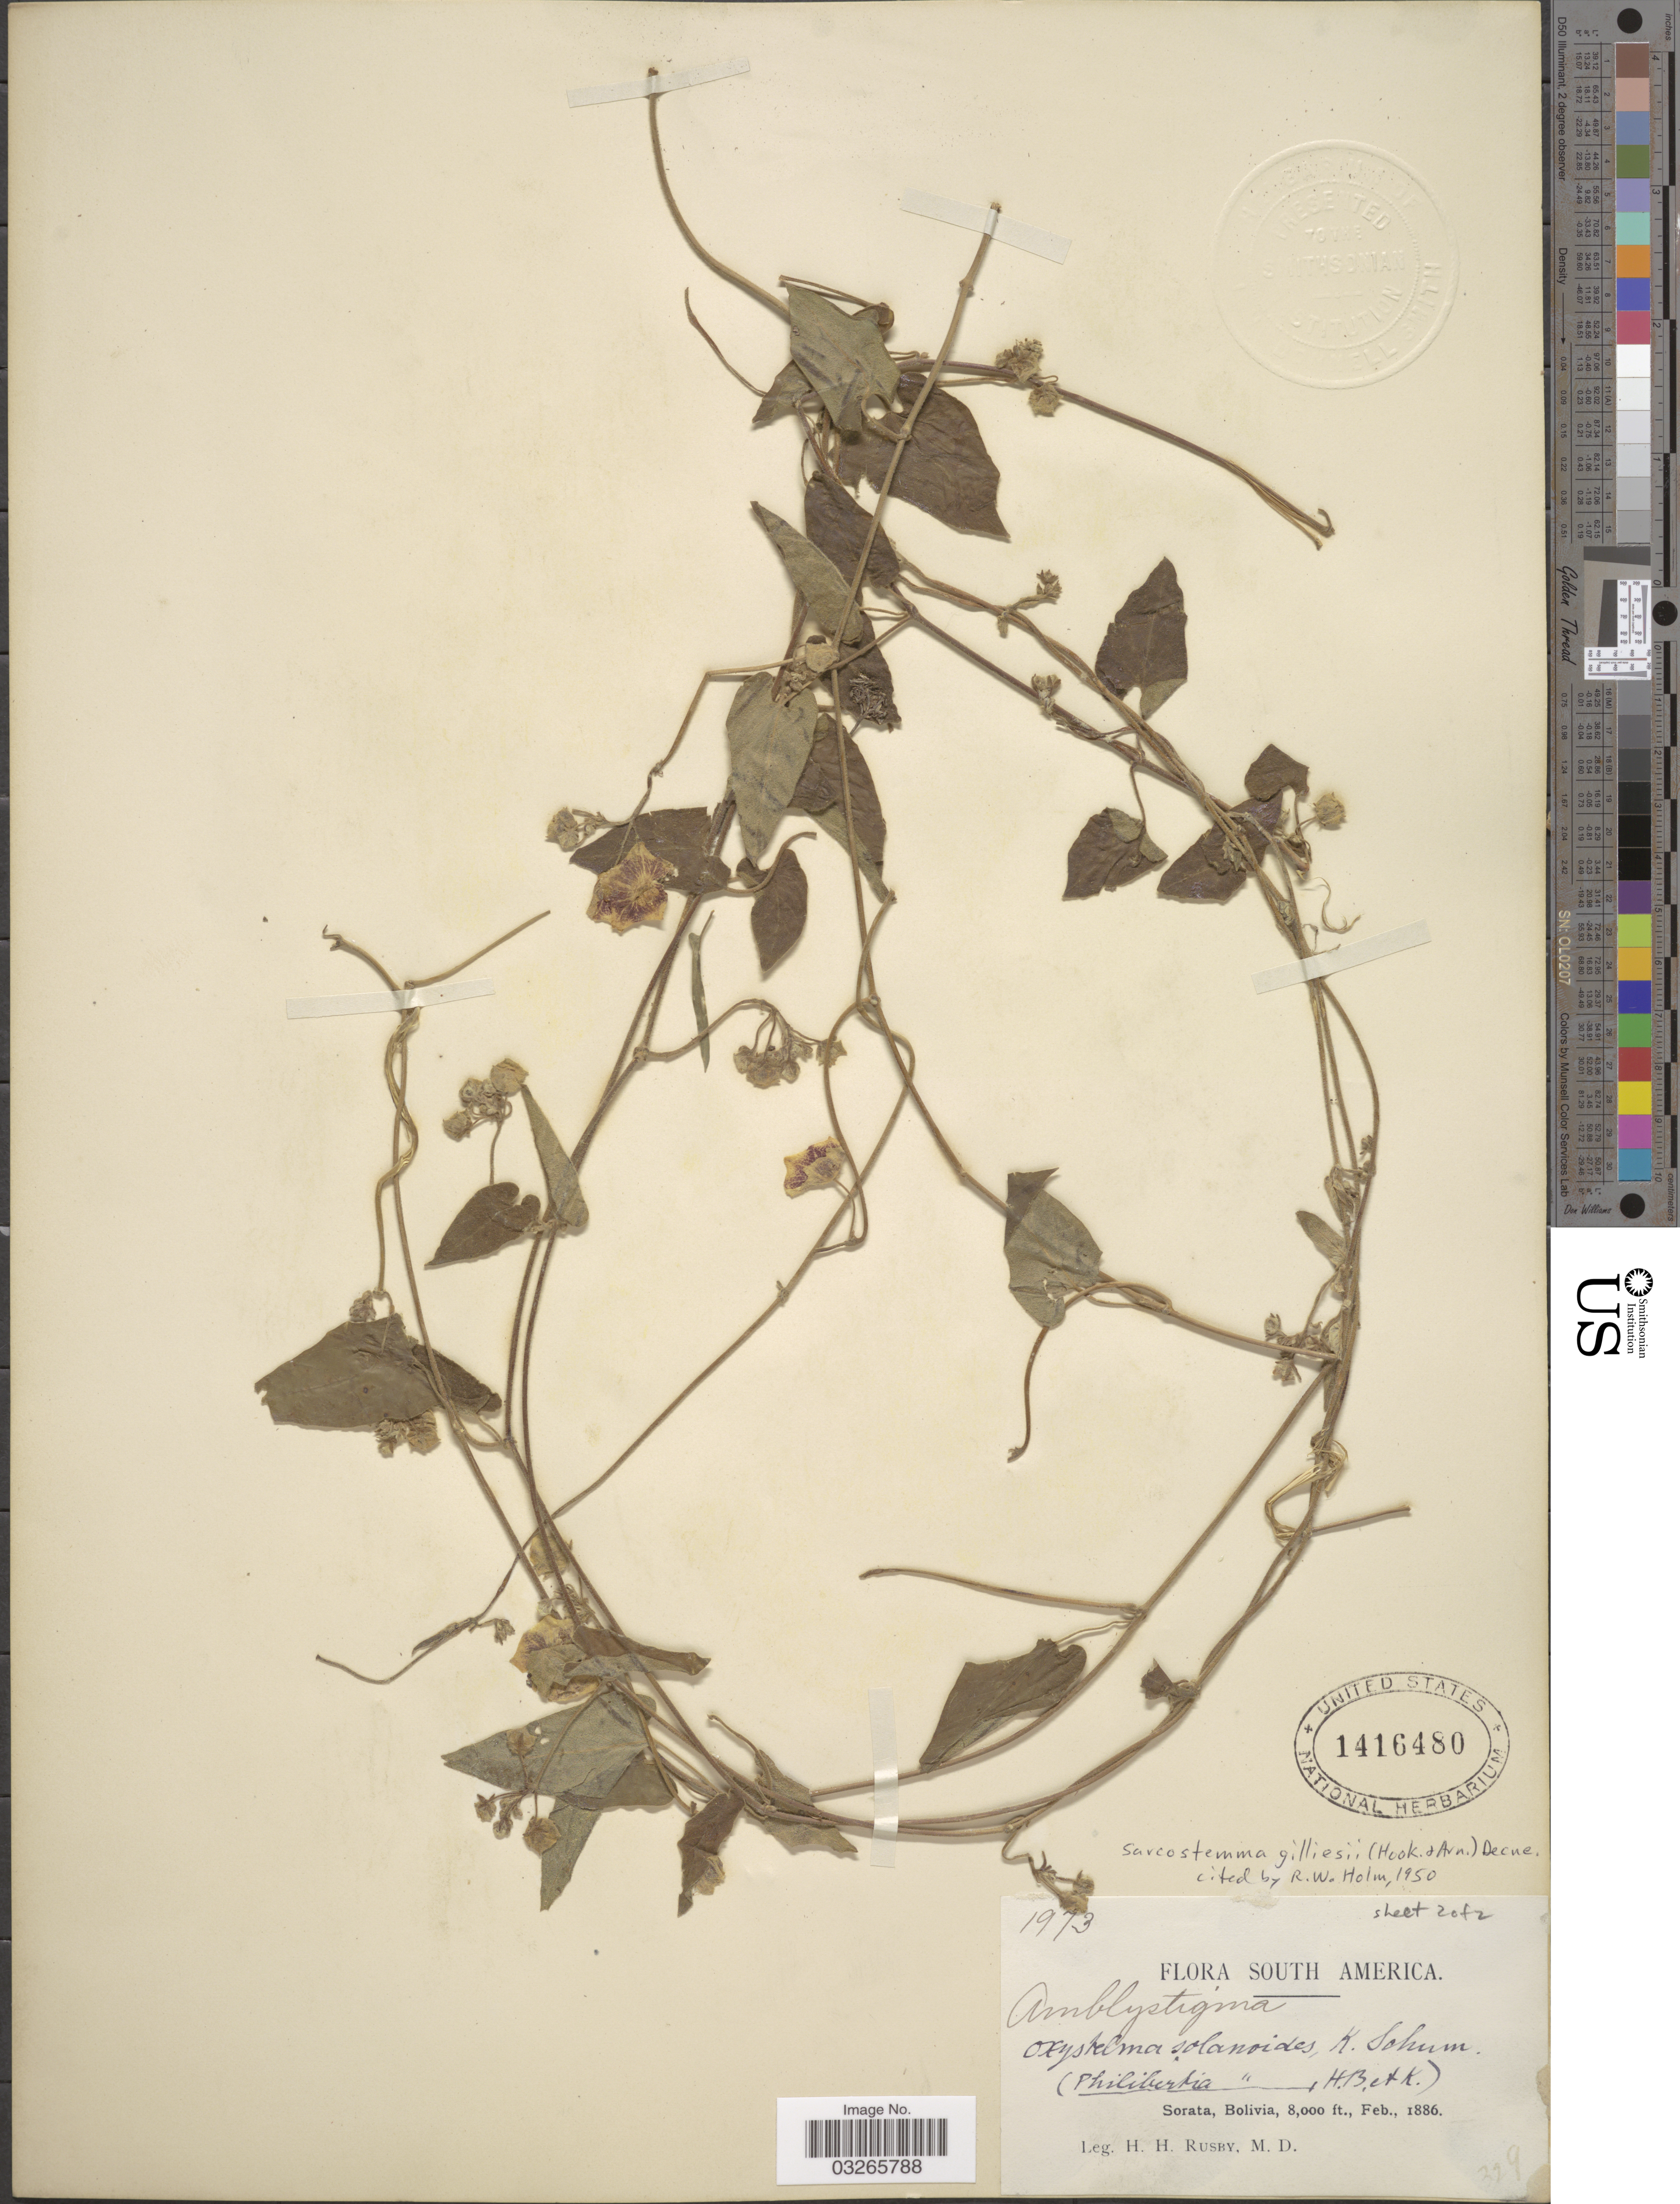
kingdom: Plantae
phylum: Tracheophyta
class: Magnoliopsida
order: Gentianales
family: Apocynaceae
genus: Sarcostemma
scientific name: Sarcostemma gilliesii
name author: (Hook. & Arn.) Decne.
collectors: H. H. Rusby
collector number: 1973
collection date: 1886-02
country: Bolivia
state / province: La Páz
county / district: Larecaja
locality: Sorata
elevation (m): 2438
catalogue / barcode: US 1416480